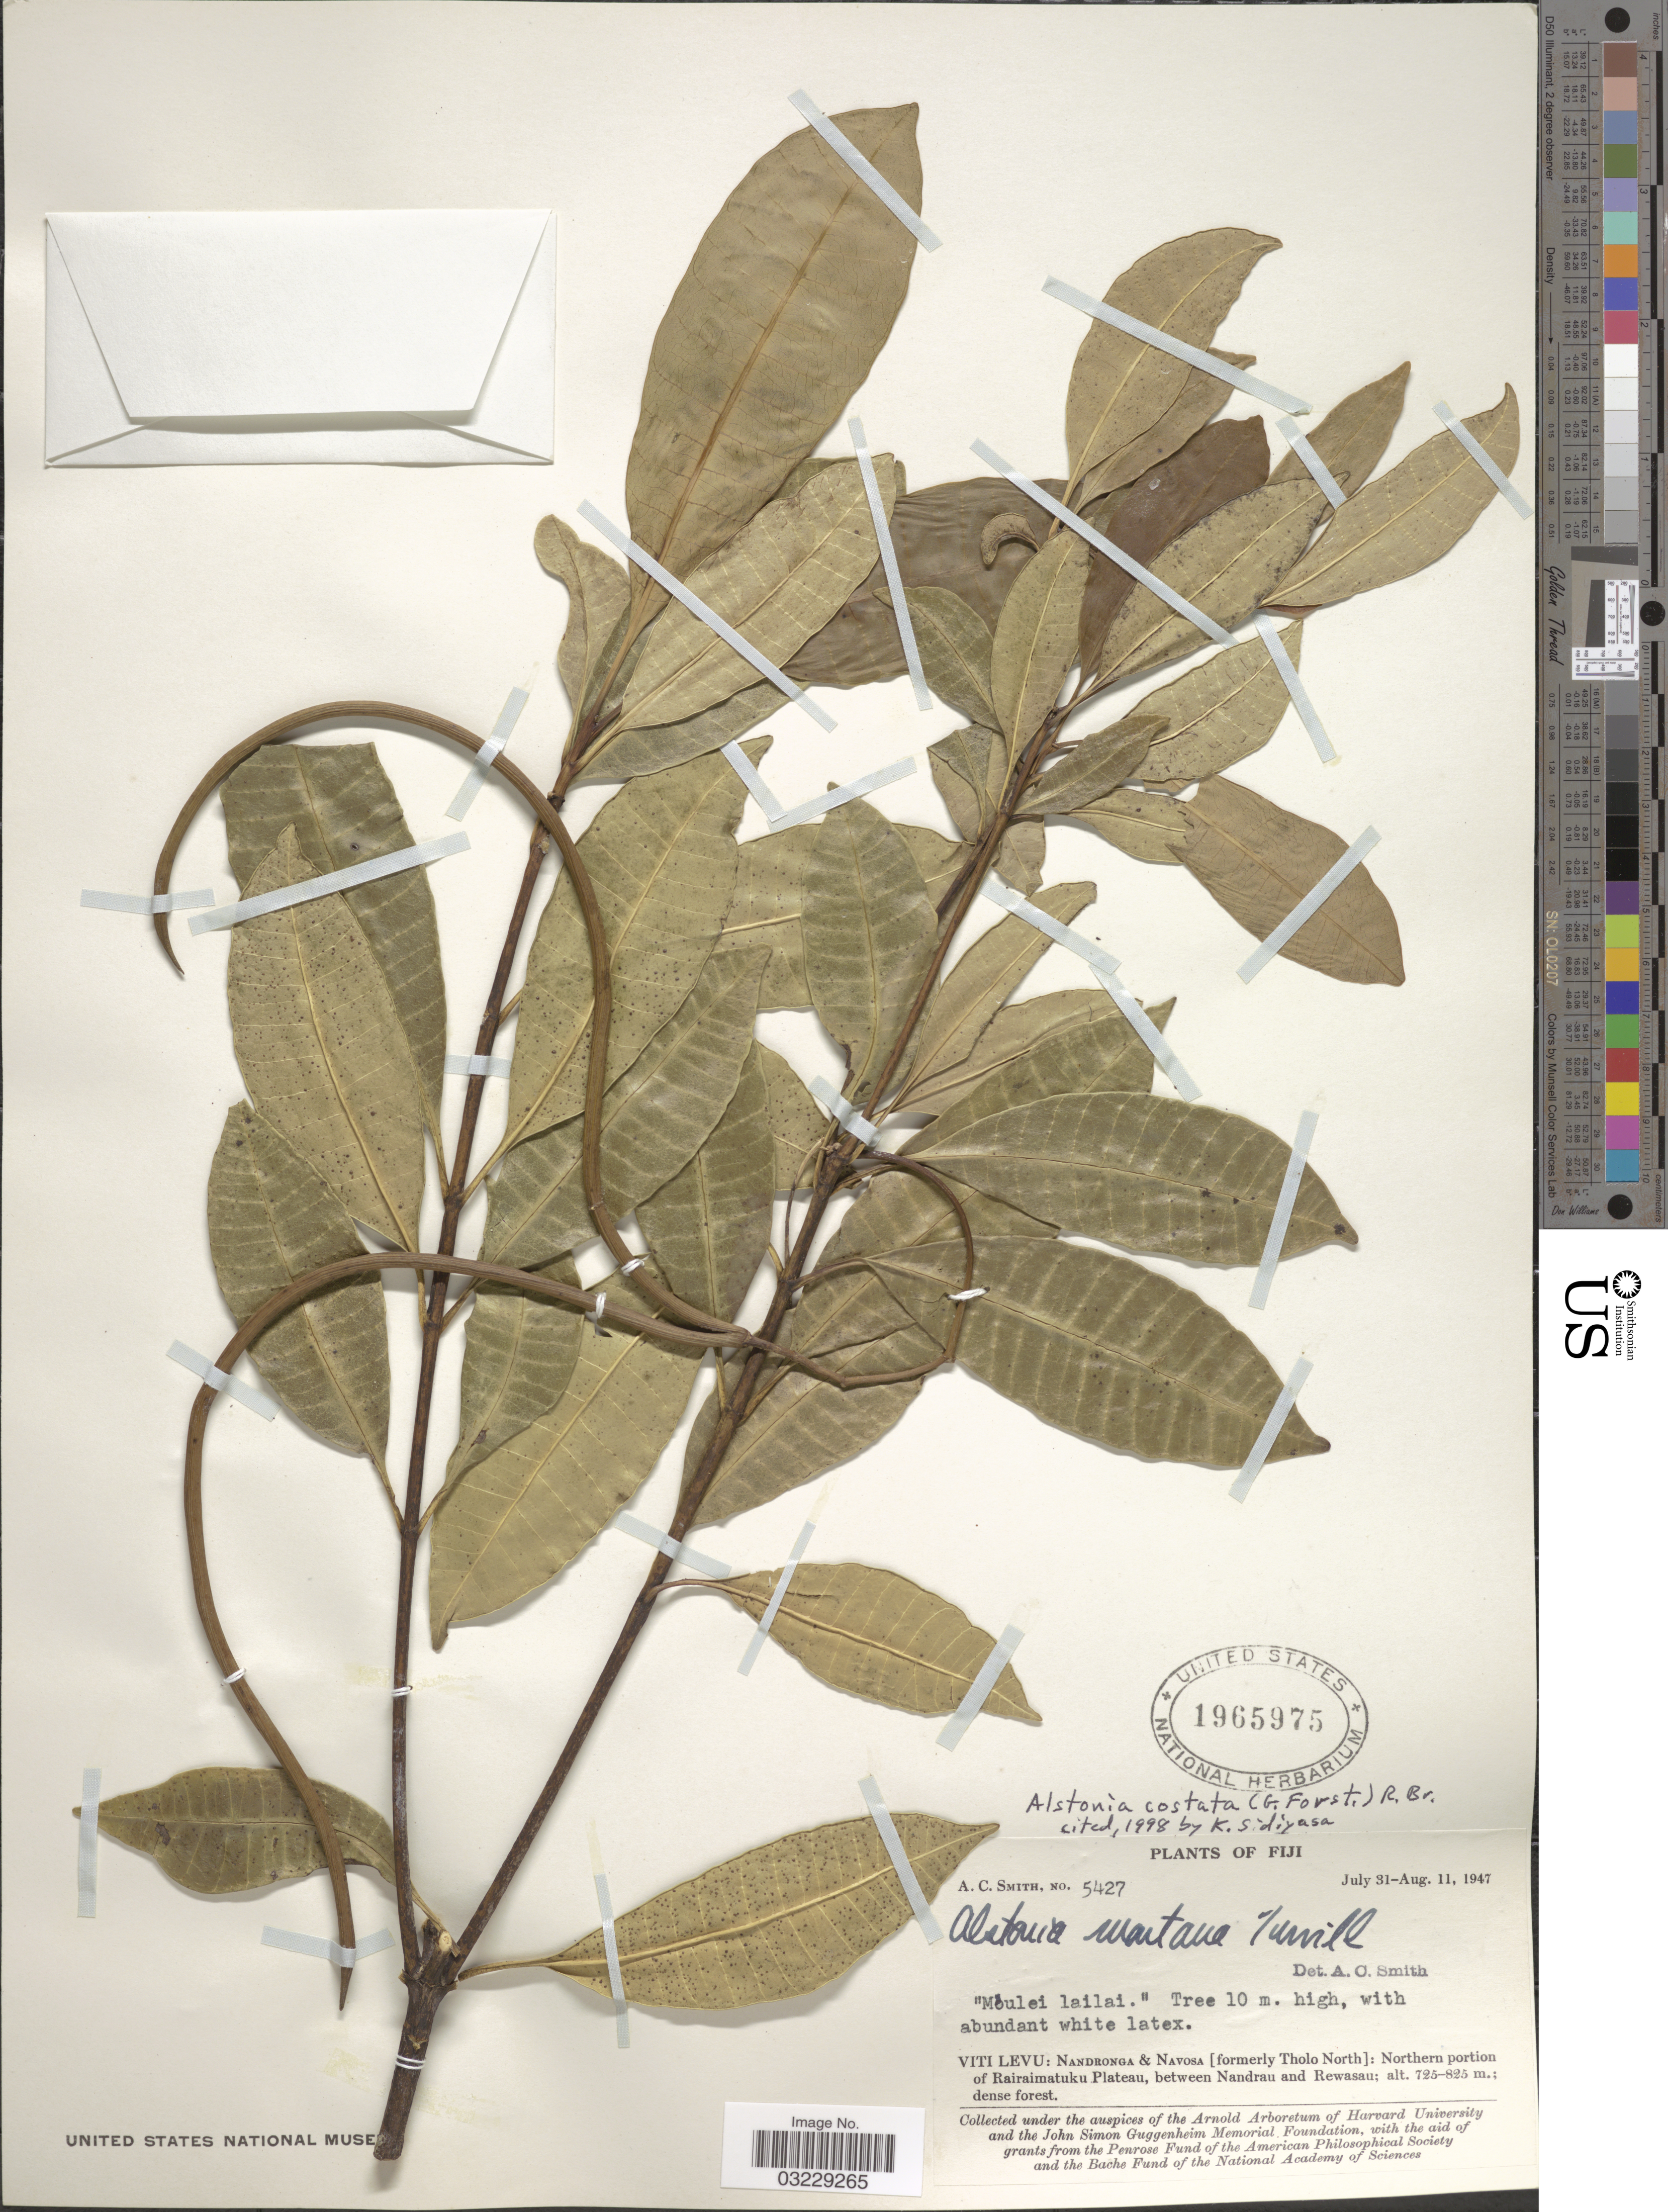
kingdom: Plantae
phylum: Tracheophyta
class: Magnoliopsida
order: Gentianales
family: Apocynaceae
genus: Alstonia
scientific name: Alstonia costata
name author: (G. Forst.) R. Br.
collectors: A. C. Smith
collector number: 5427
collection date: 1947-07-31/1947-08-11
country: Fiji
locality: Viti Levu: Nandronga & Navosa [formerly Tholo North]: Northern portion of Rairaimatuku Plateau, between Nandrau and Rewasau.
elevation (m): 725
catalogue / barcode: US 1965975